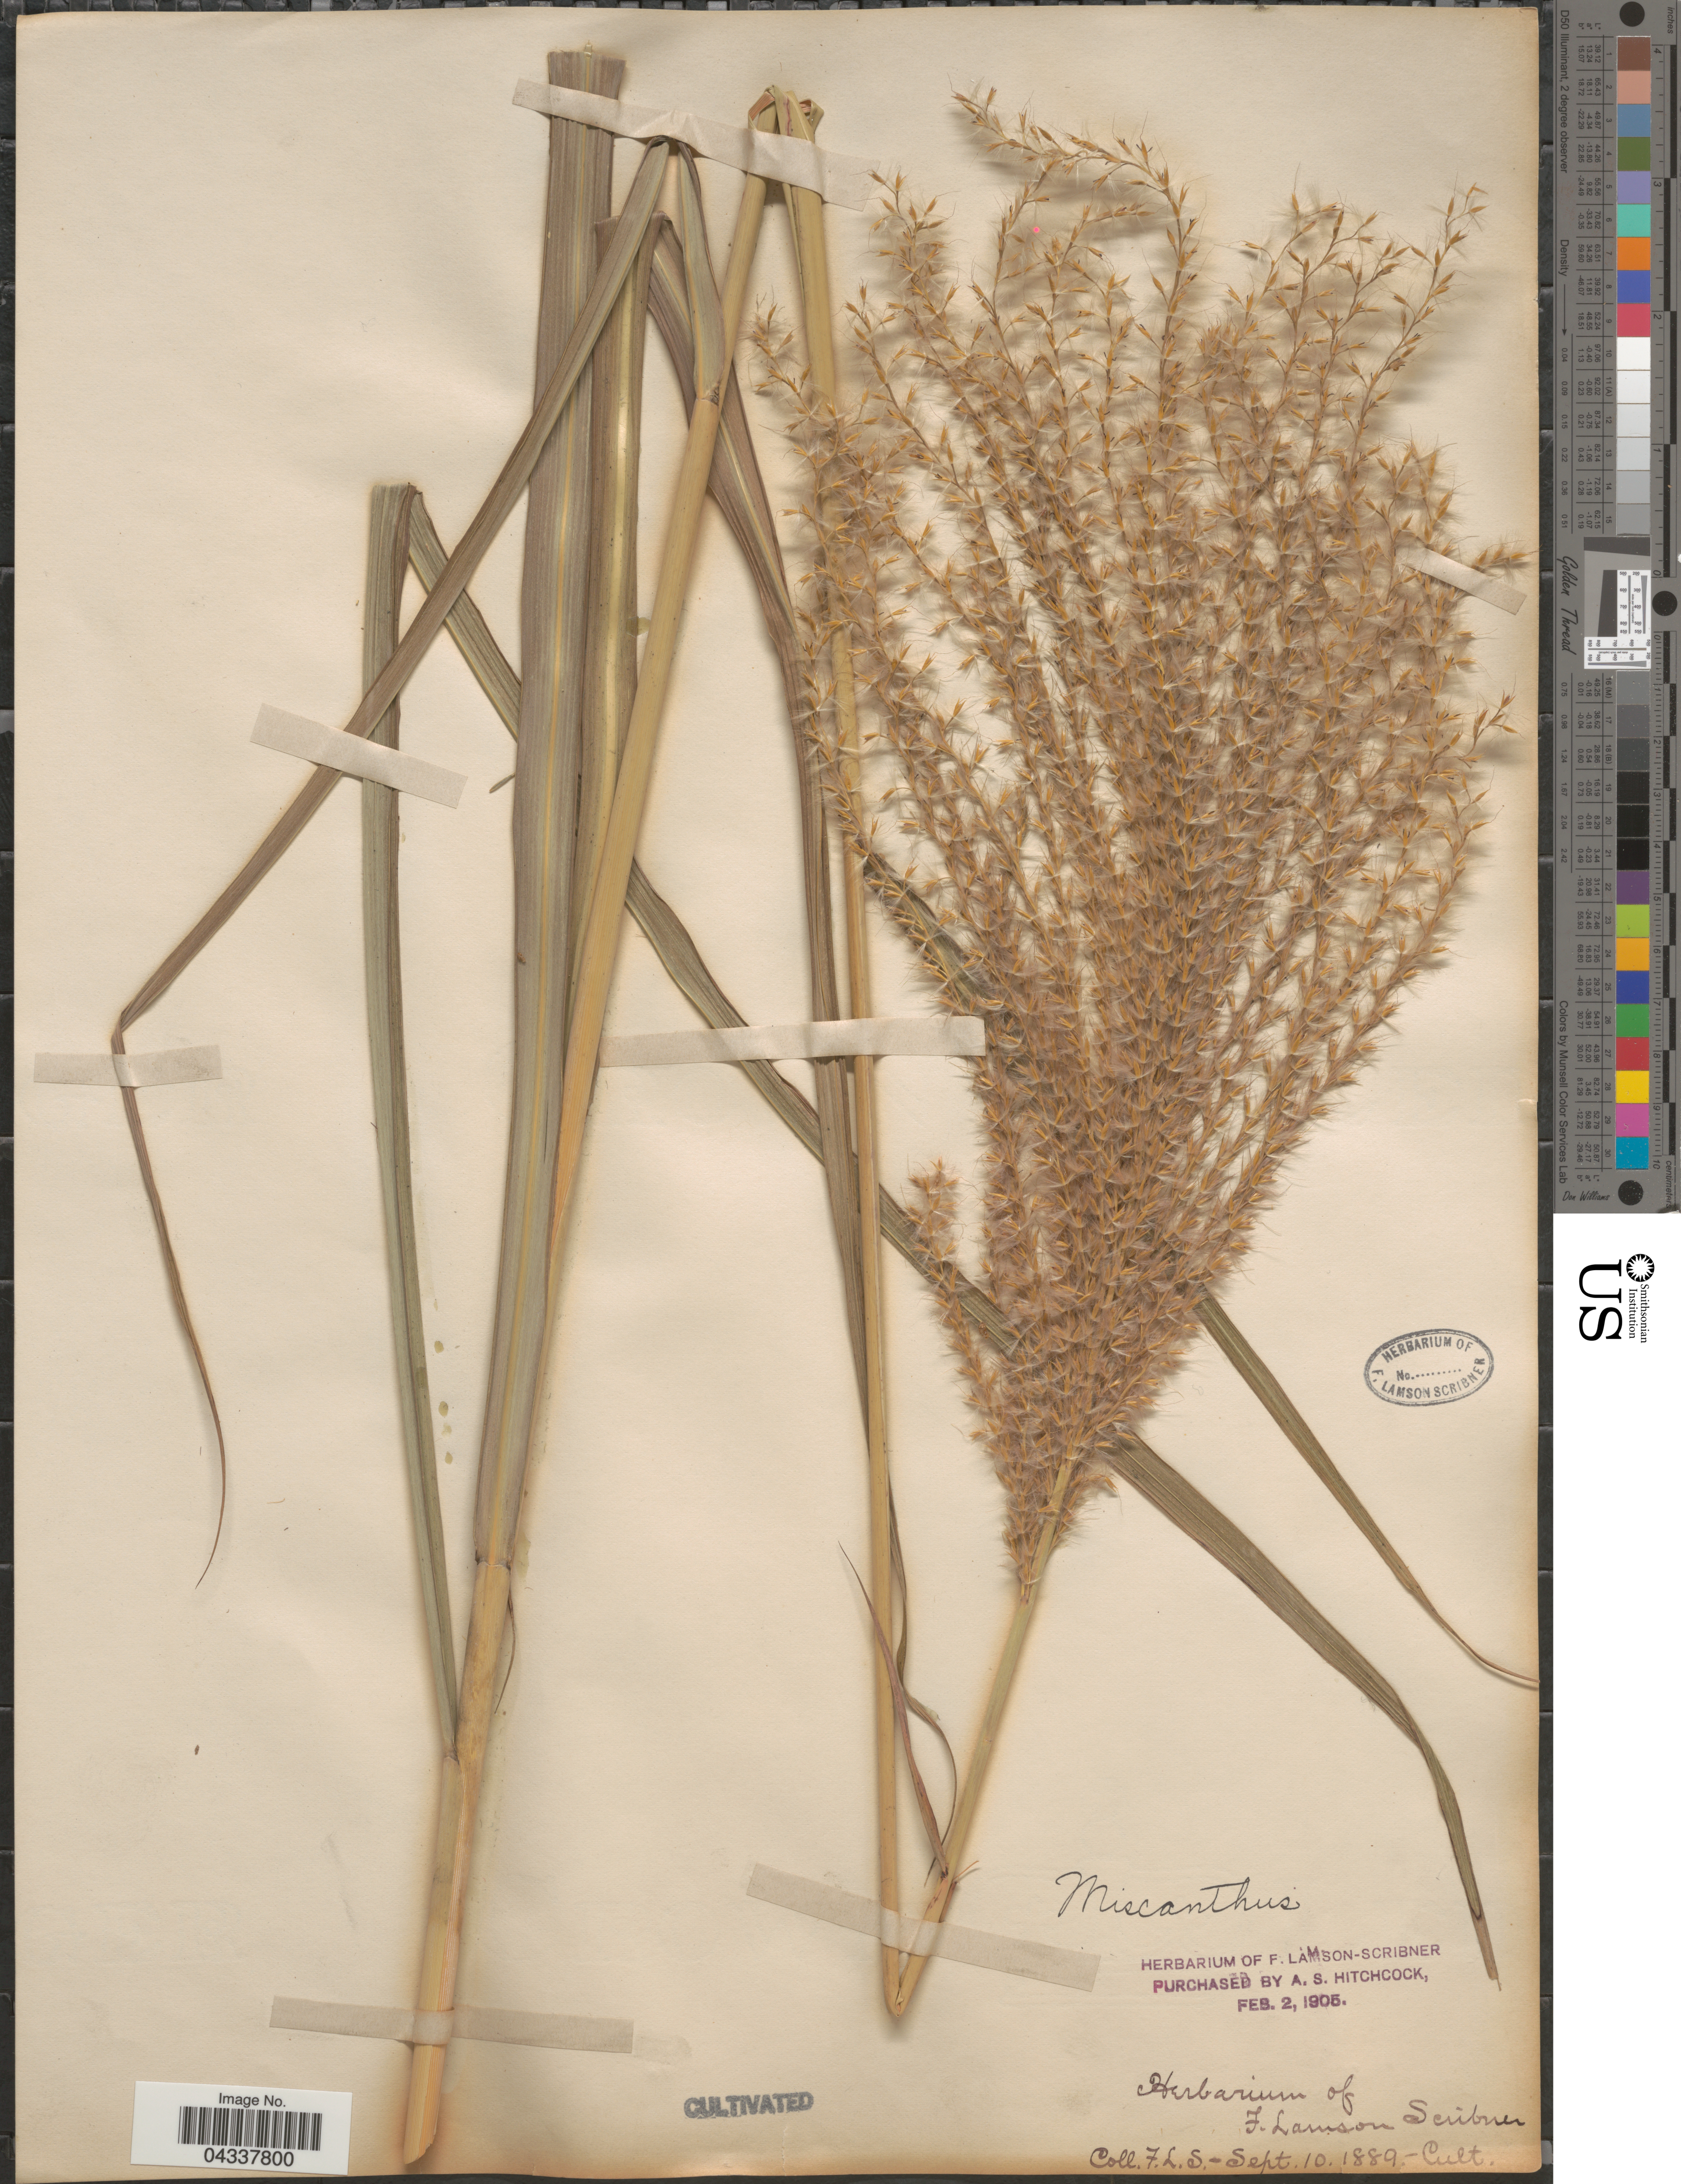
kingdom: Plantae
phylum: Tracheophyta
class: Liliopsida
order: Poales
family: Poaceae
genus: Miscanthus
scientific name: Miscanthus sinensis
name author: Andersson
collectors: F. Lamson-Scribner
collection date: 1889-09-10